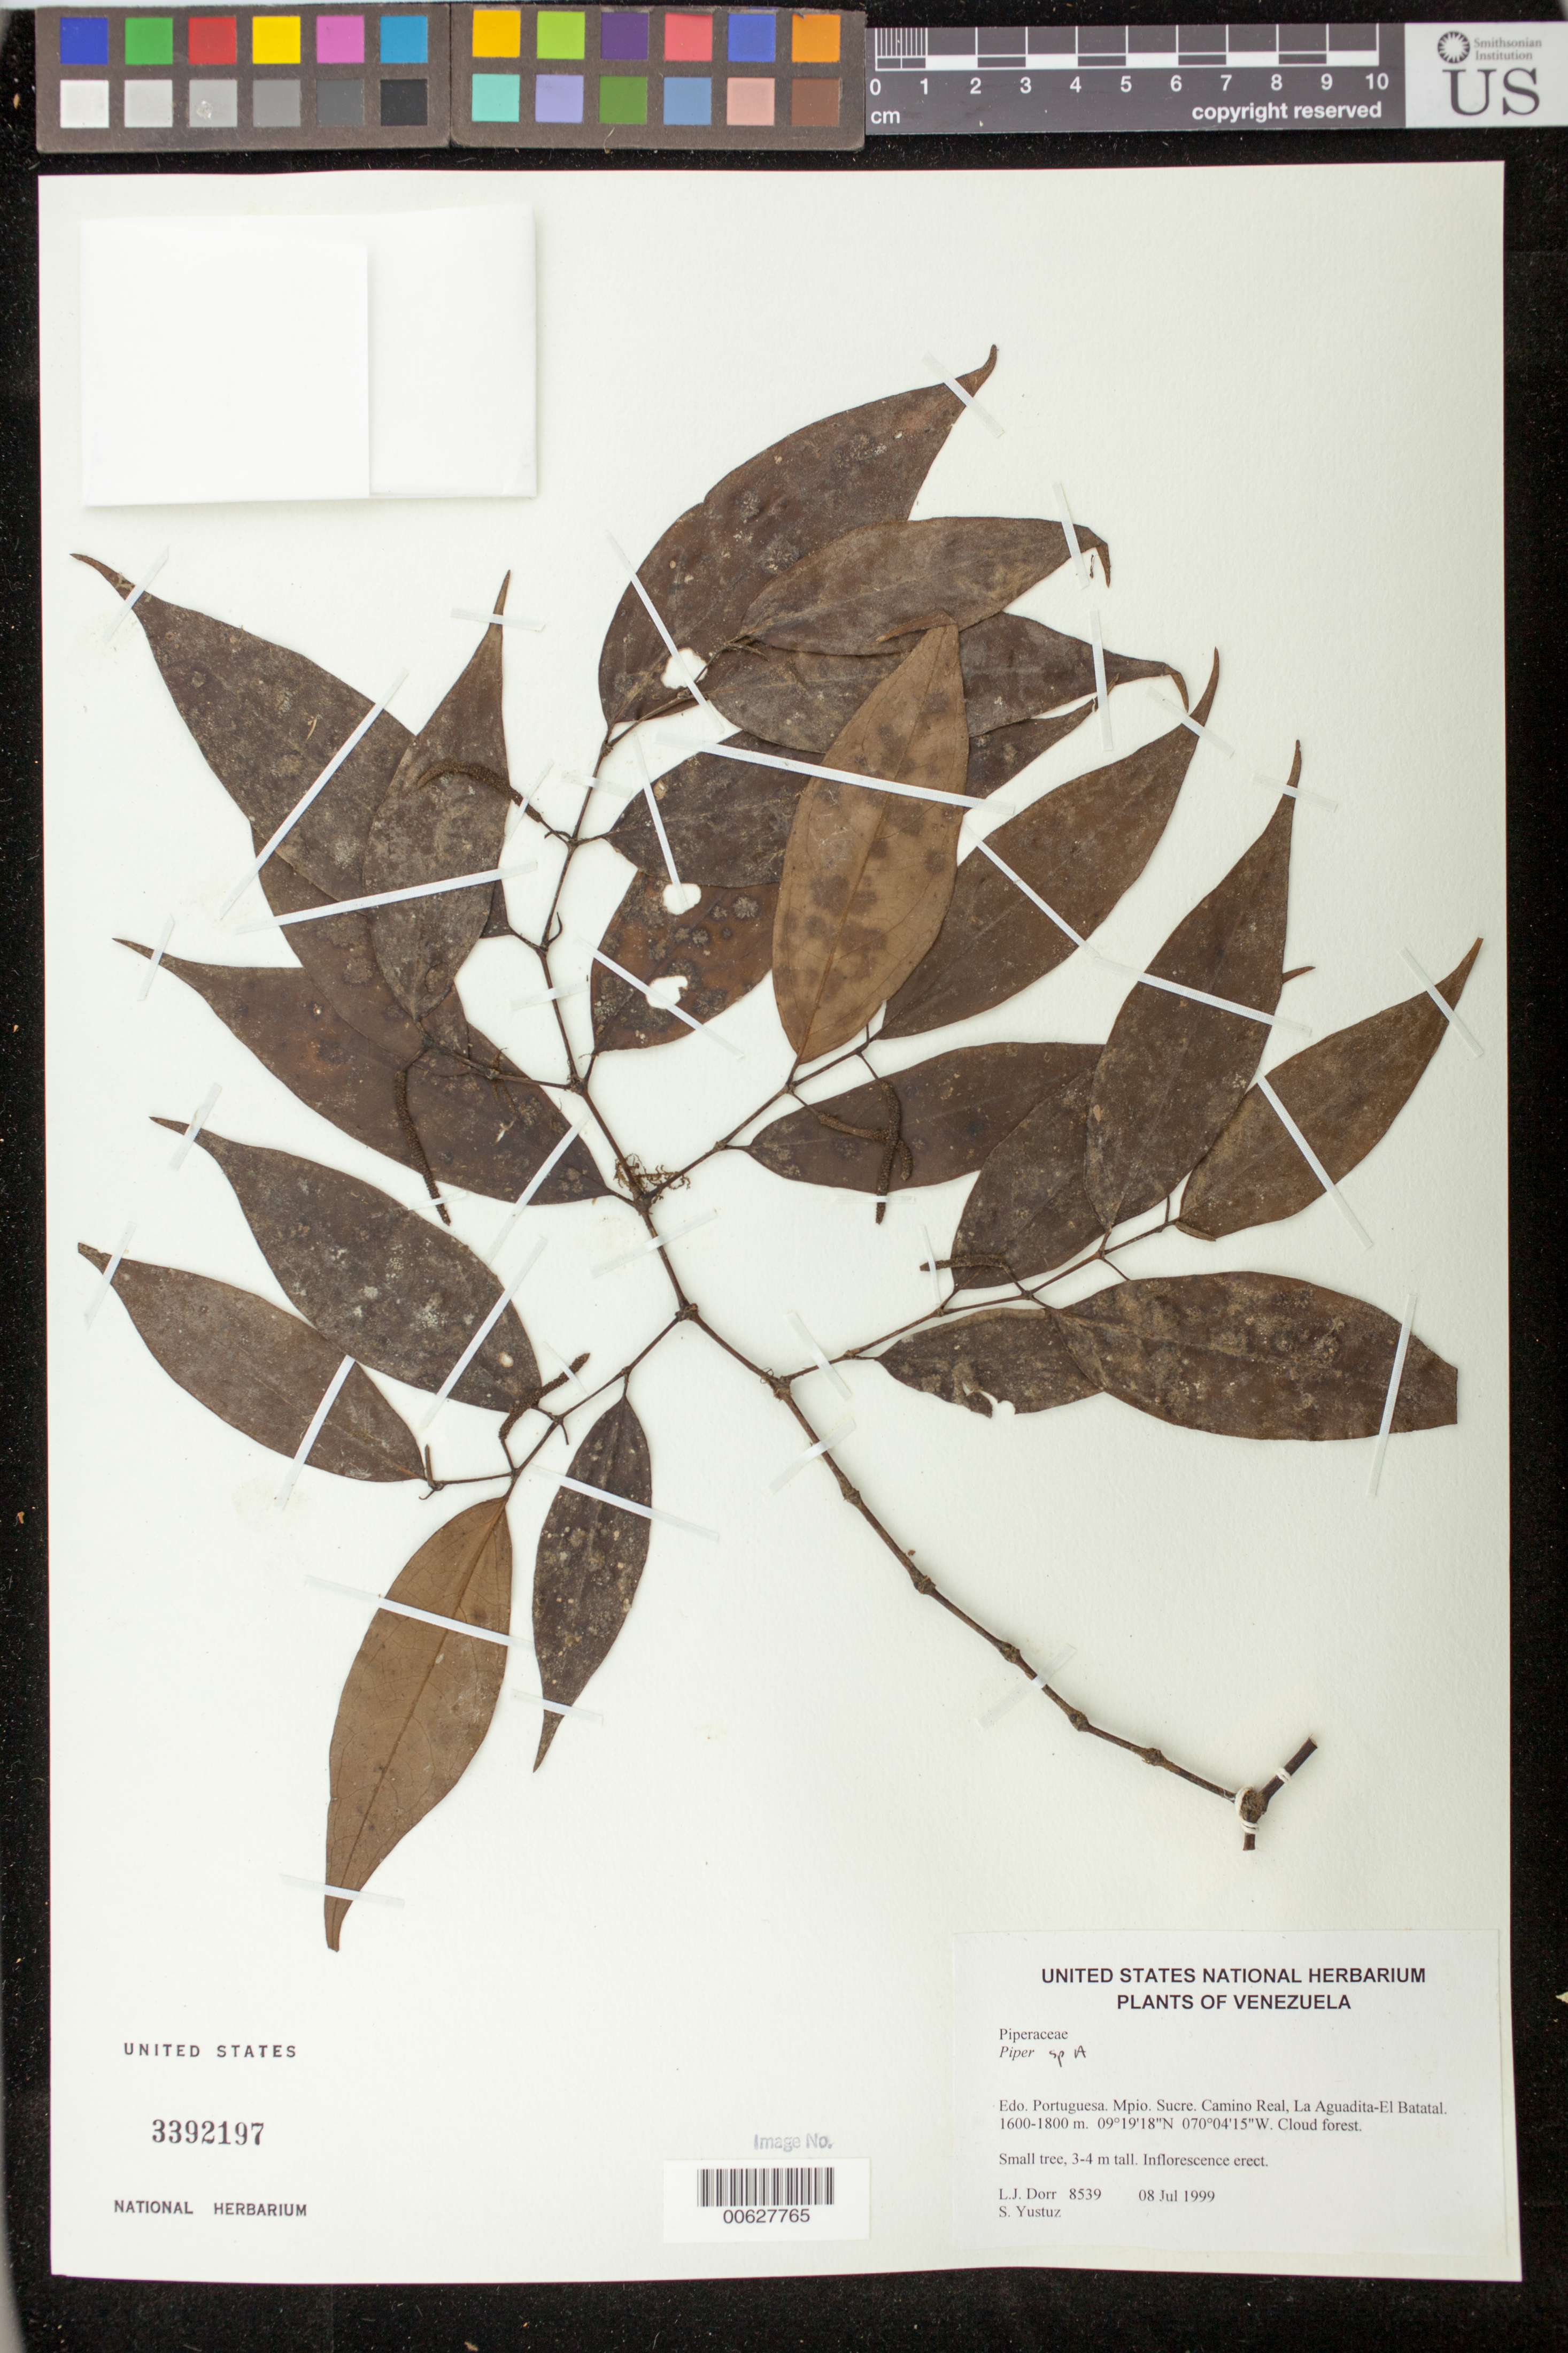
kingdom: Plantae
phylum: Tracheophyta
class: Magnoliopsida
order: Piperales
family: Piperaceae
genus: Piper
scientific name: Piper sotobosquense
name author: S.M. Niño & Dorr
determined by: Niño, S. M.; Dorr, L. J.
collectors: L. J. Dorr & S. Yustiz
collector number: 8539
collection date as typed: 08 Jul 1999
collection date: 1999-07-08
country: Venezuela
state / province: Portuguesa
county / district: Sucre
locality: Camino Real, La Aguadita-El Batatal.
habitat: Cloud forest.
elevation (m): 1600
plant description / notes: HUA, PORT, US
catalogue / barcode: US 3392197